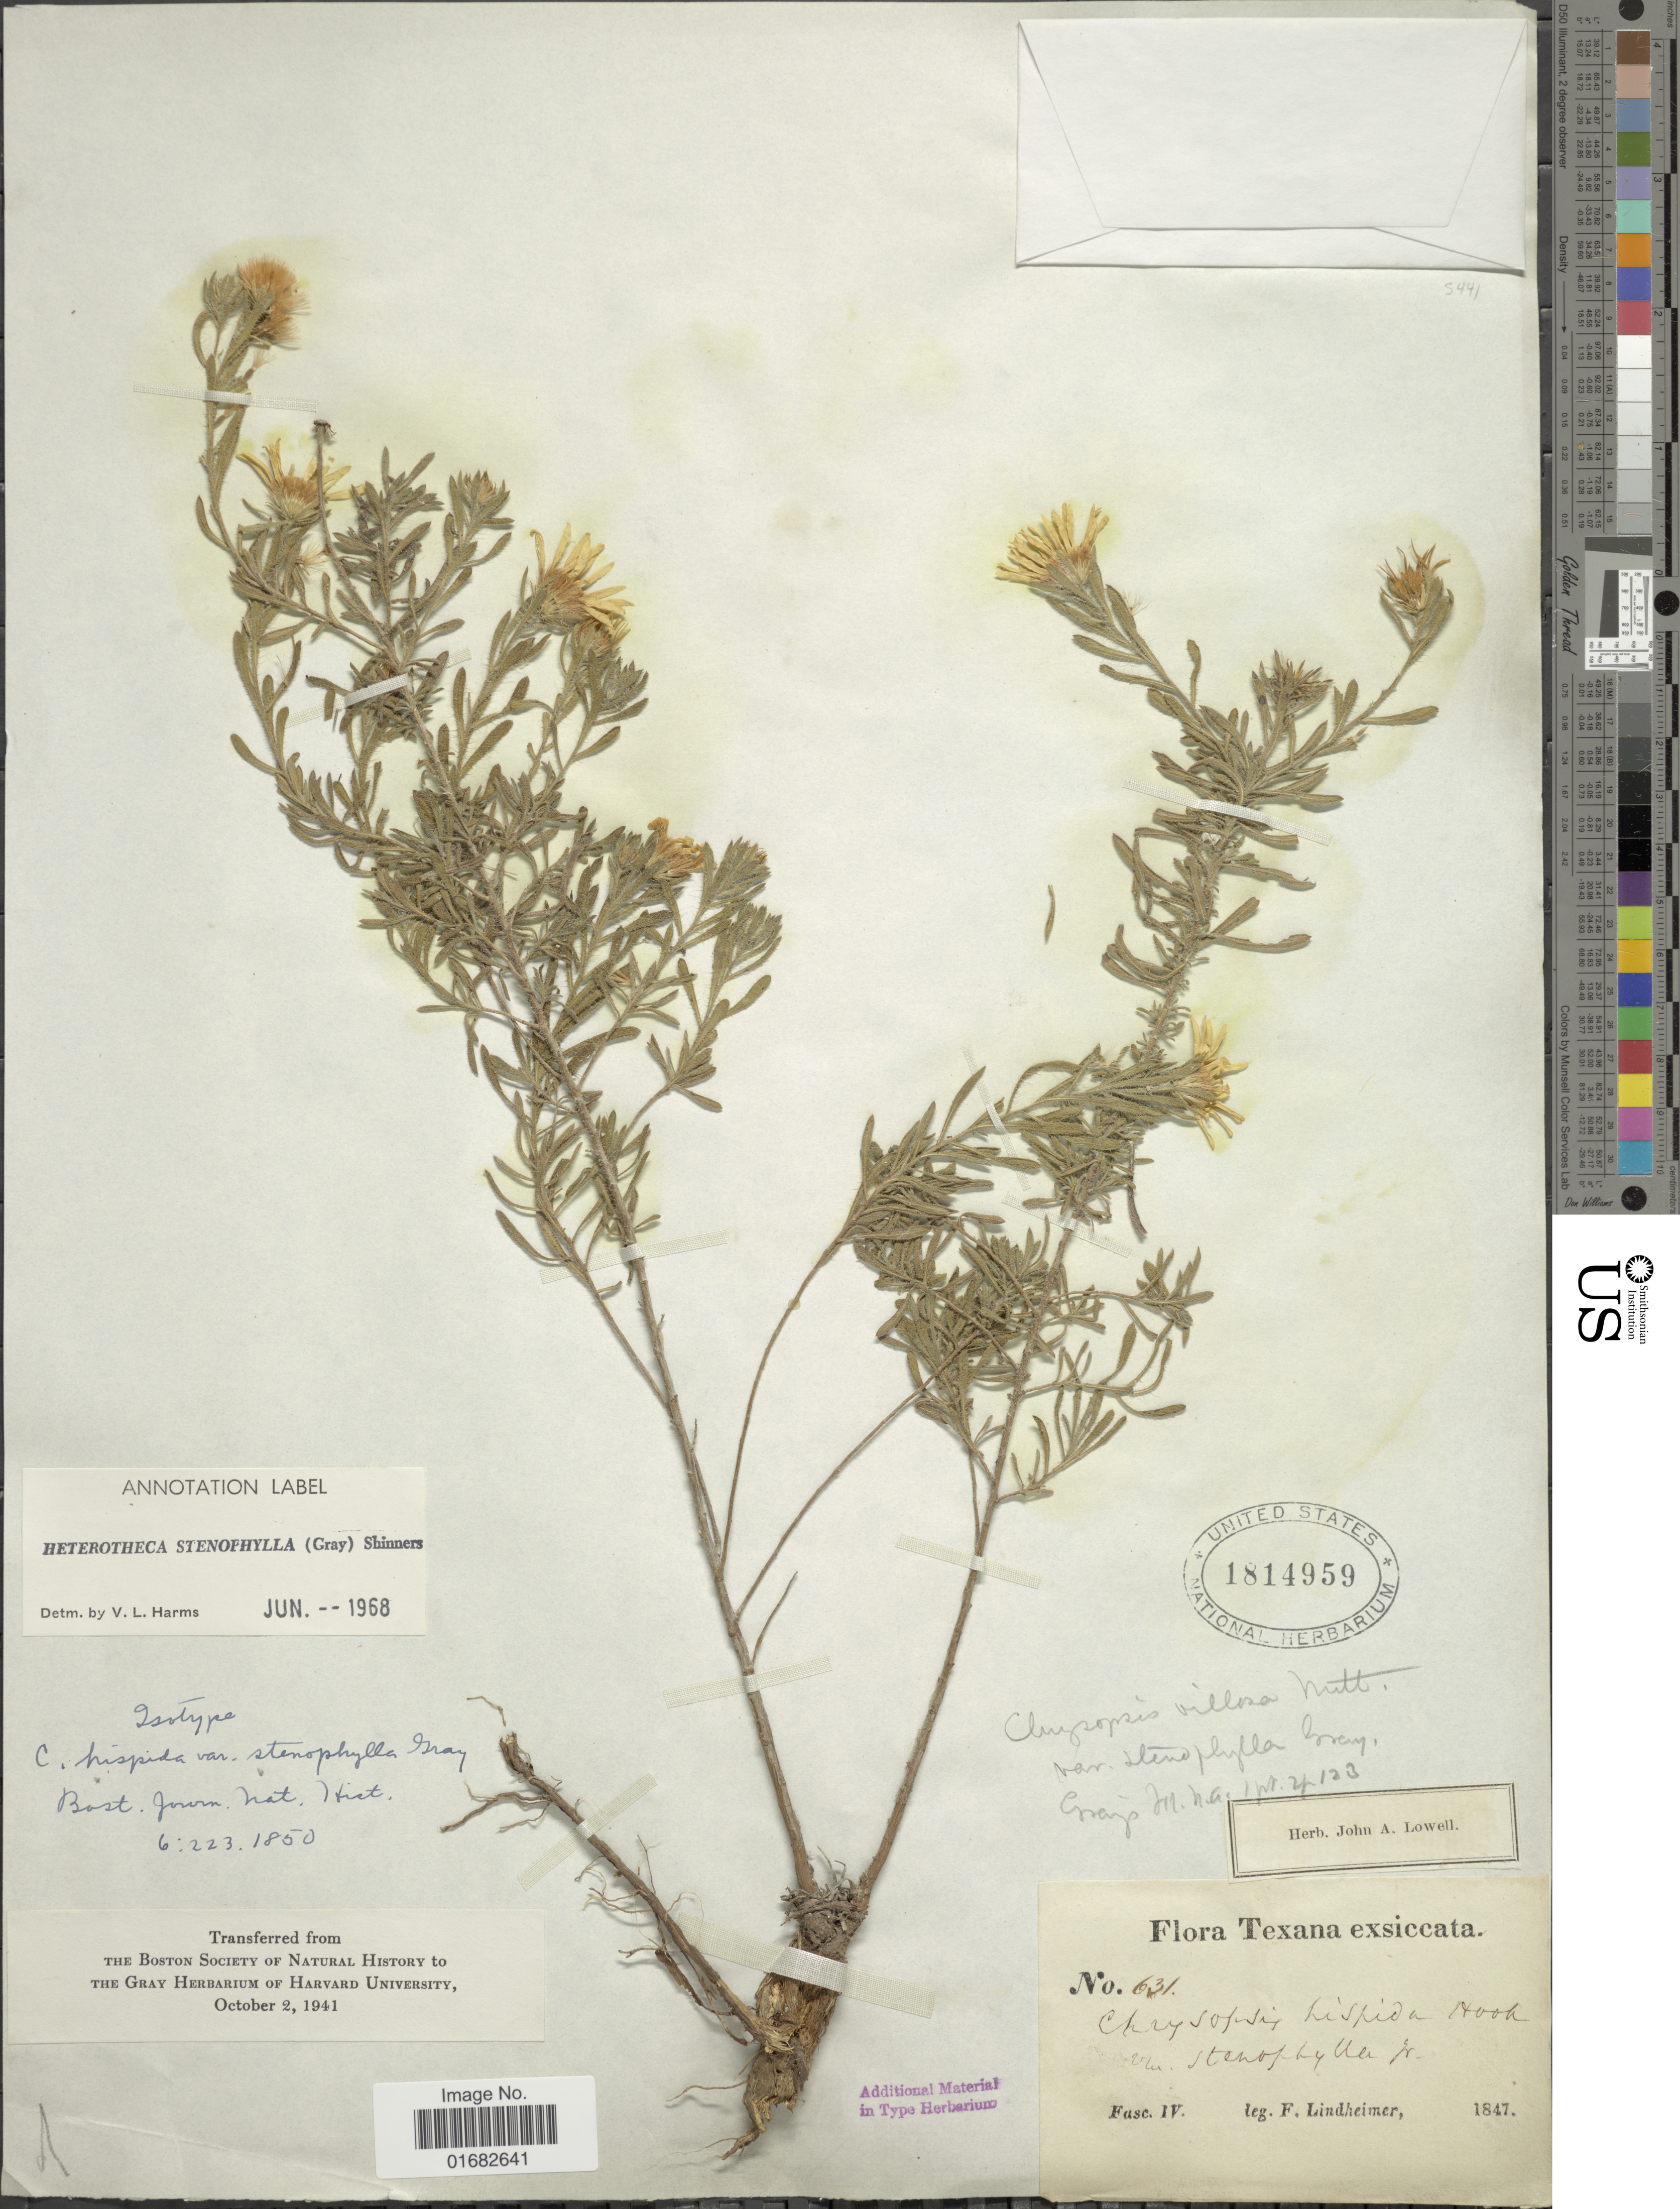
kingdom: Plantae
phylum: Tracheophyta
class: Magnoliopsida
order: Asterales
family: Asteraceae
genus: Heterotheca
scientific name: Heterotheca stenophylla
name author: (A. Gray) Shinners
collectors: -. Lindheimer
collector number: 631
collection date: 1847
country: United States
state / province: Texas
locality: Fase IV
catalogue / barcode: US 1814959